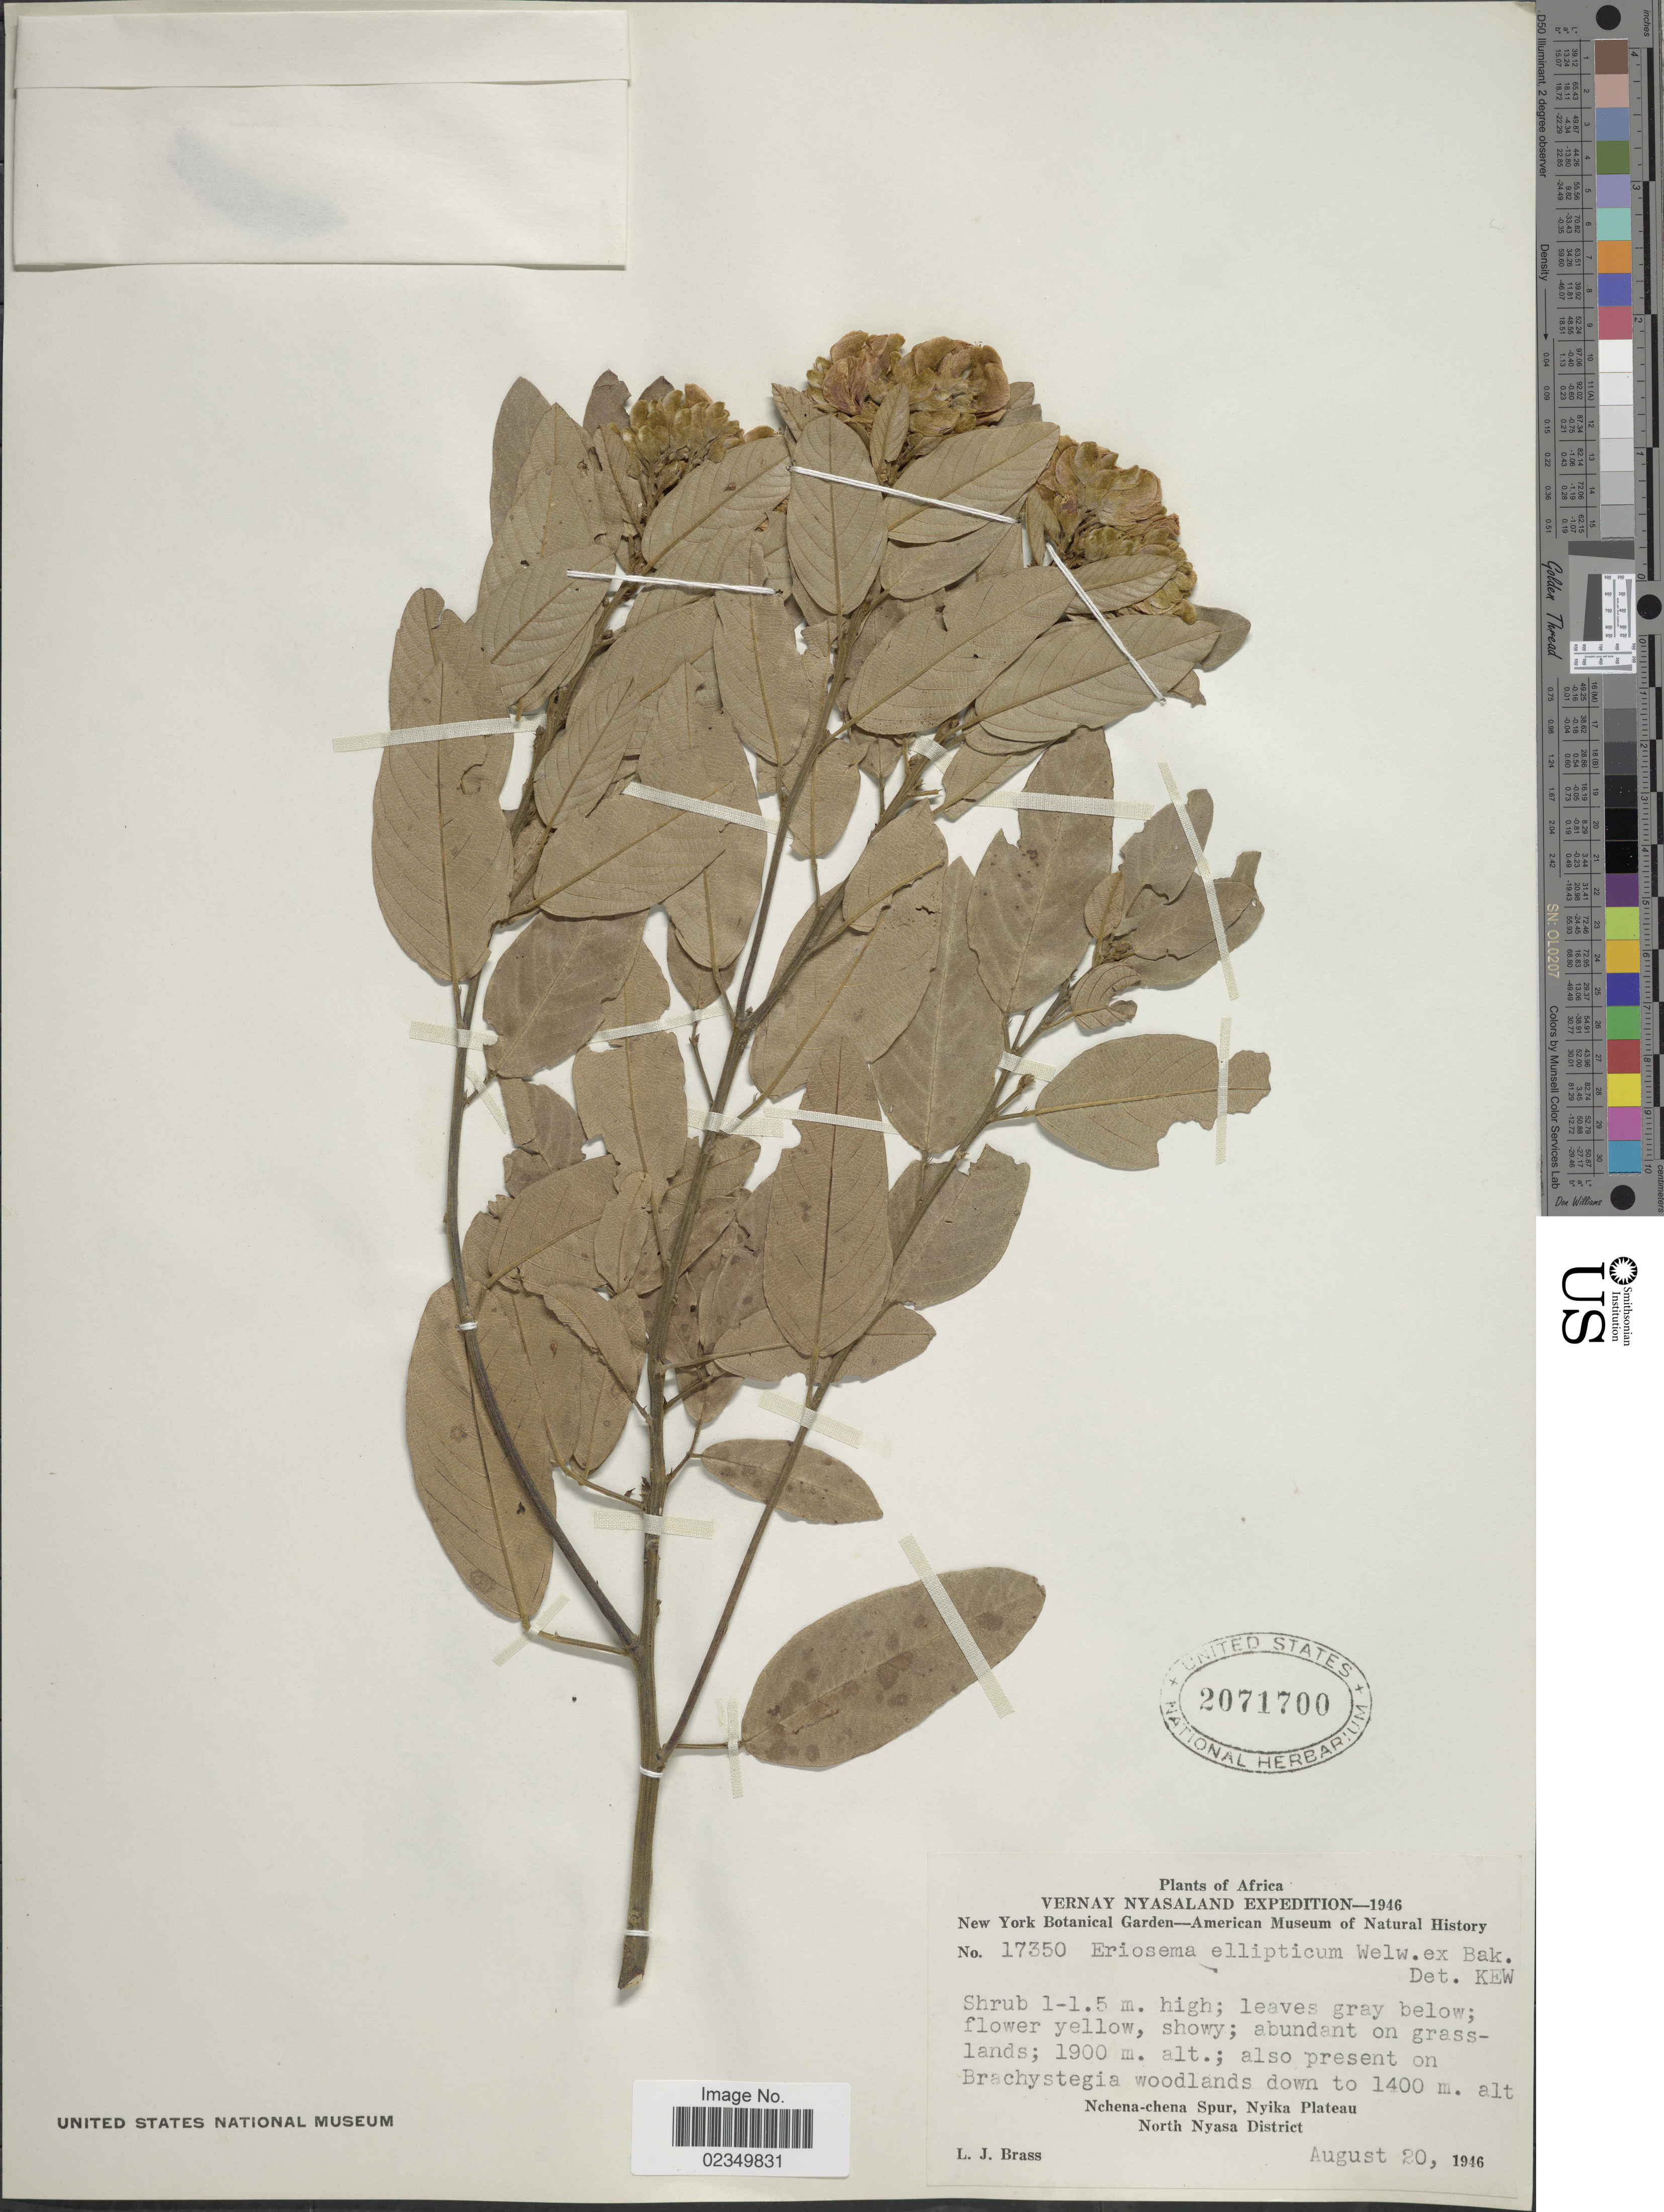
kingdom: Plantae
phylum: Tracheophyta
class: Magnoliopsida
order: Fabales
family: Fabaceae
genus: Eriosema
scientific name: Eriosema ellipticum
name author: Baker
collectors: L. J. Brass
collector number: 17350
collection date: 1946-08-20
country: Malawi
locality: Vernay Nyasaland, Nchena-chena Spur, Nyika Plateau, North Nyasa District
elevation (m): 1400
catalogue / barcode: US 2071700